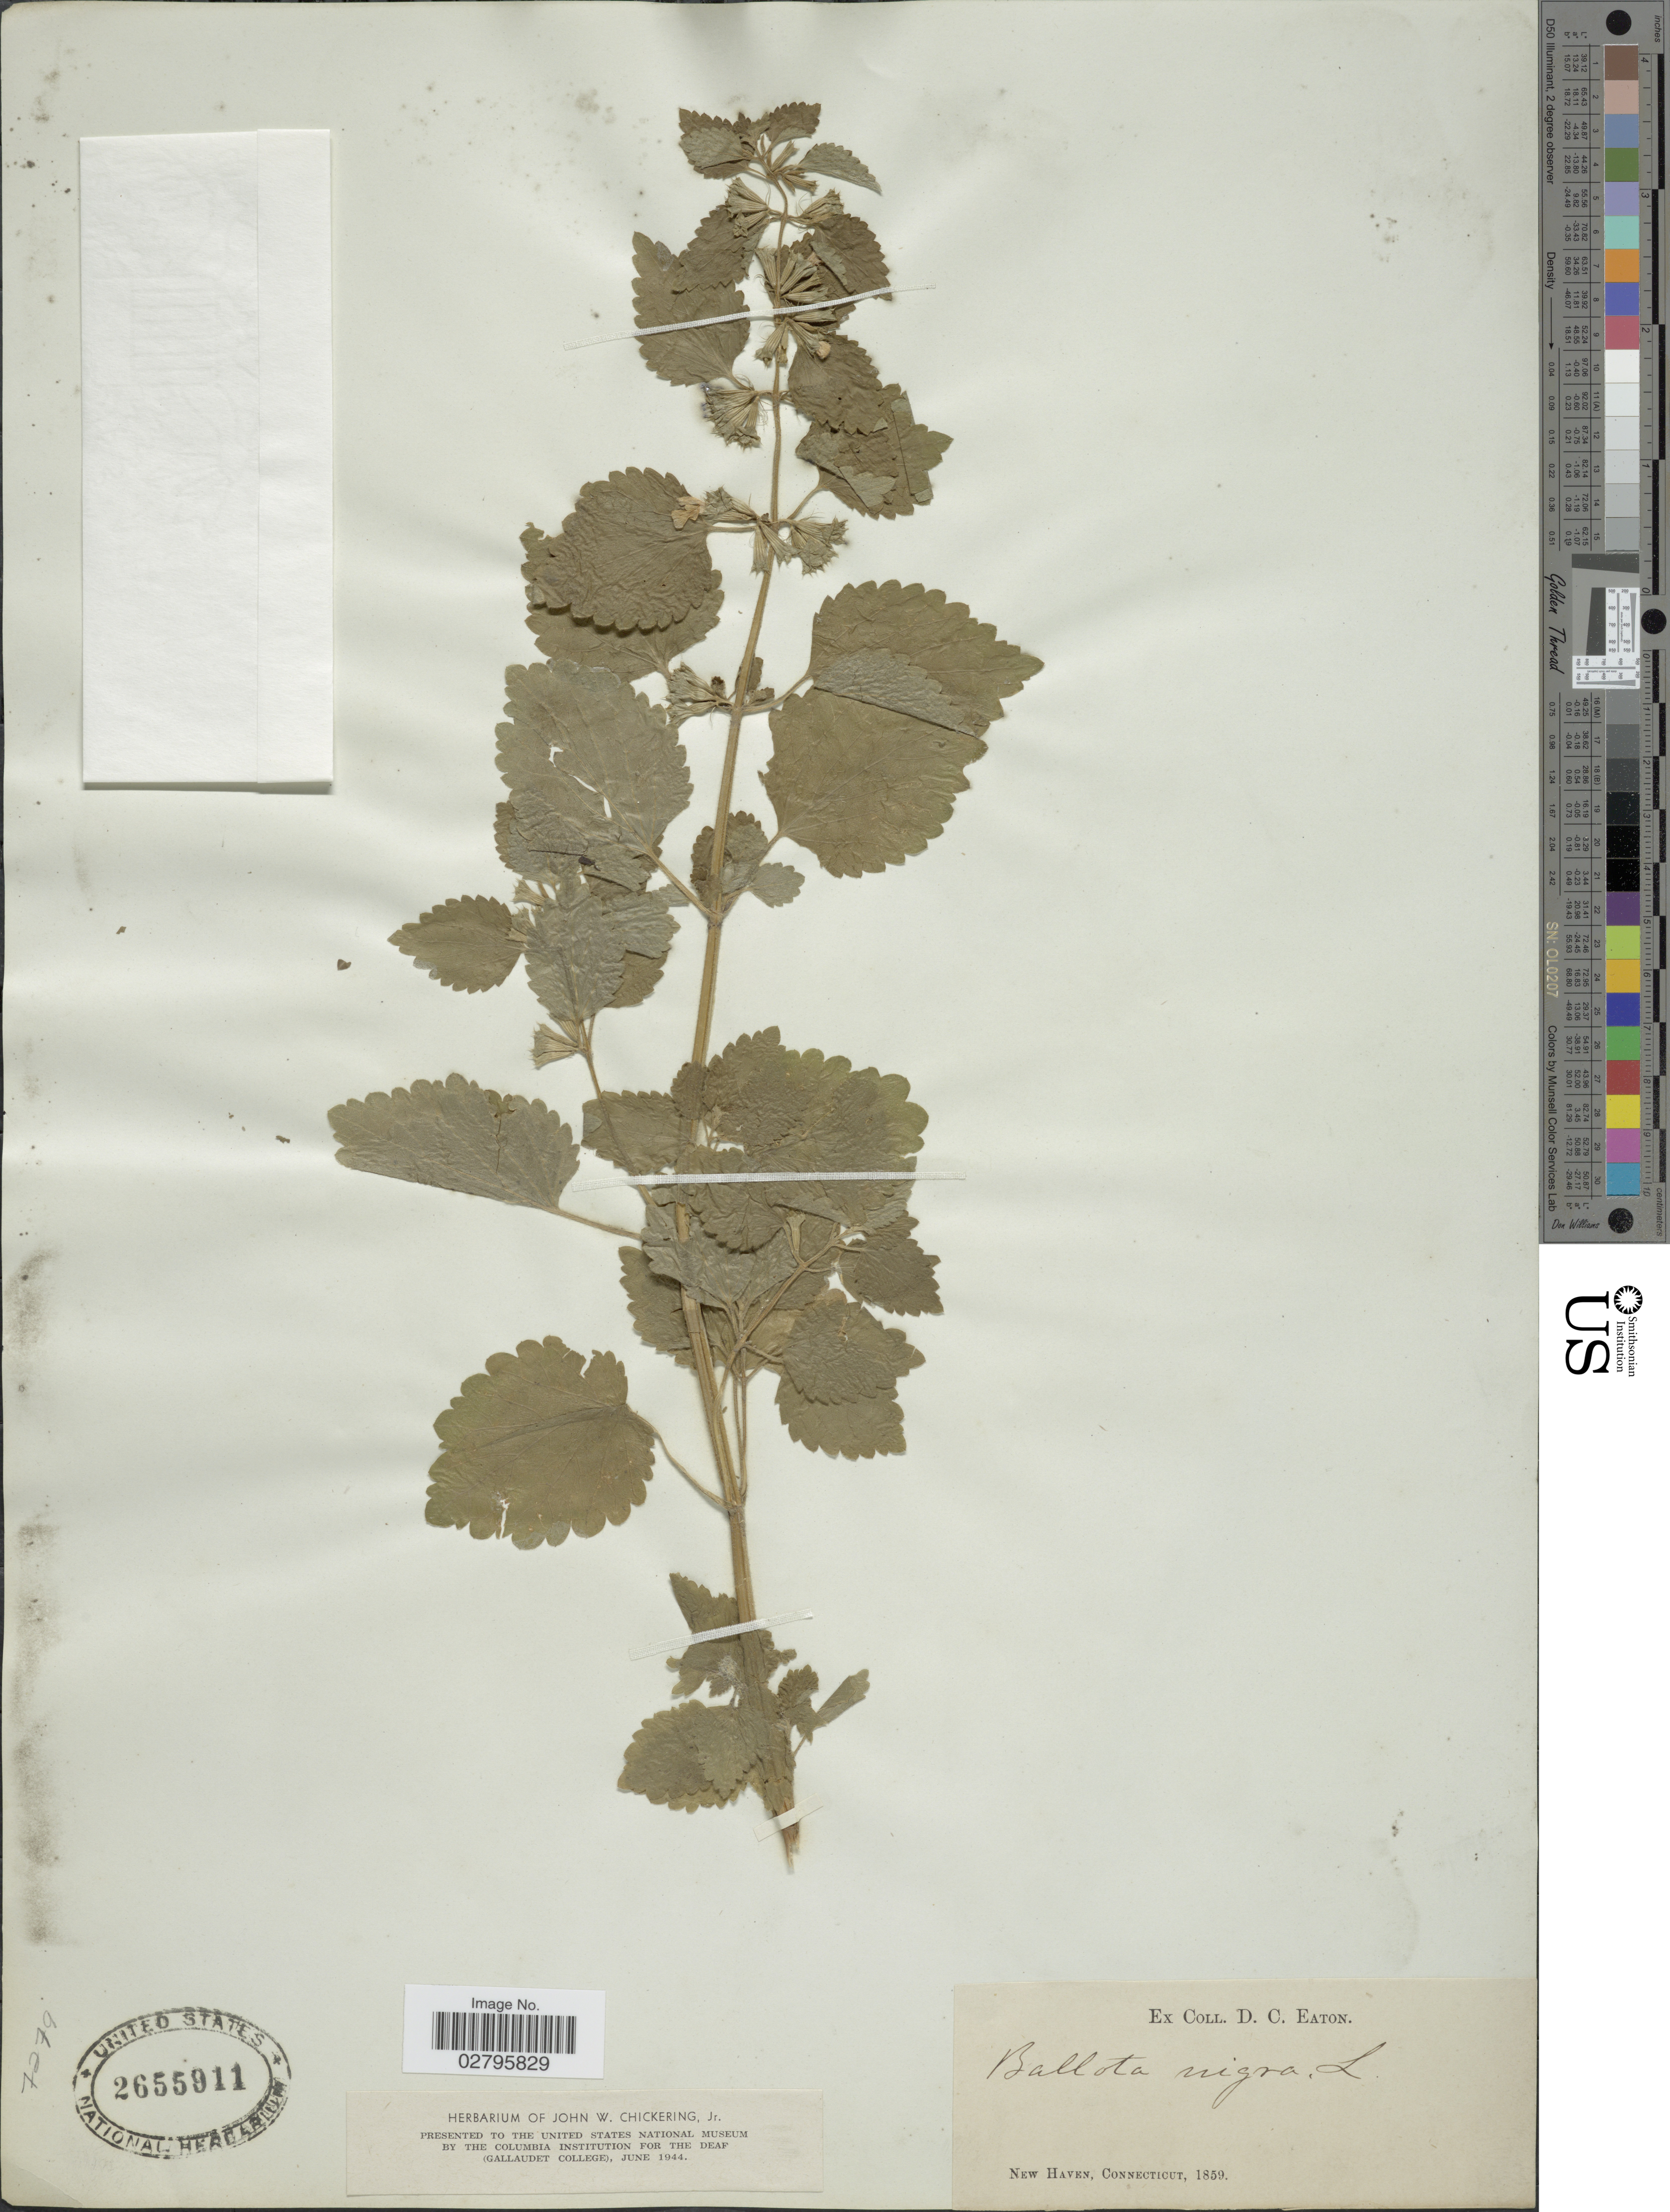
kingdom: Plantae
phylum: Tracheophyta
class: Magnoliopsida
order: Lamiales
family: Lamiaceae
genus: Ballota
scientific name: Ballota nigra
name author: L.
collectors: D. Eaton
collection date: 1859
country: United States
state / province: Connecticut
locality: New Haven.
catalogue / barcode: US 2655911